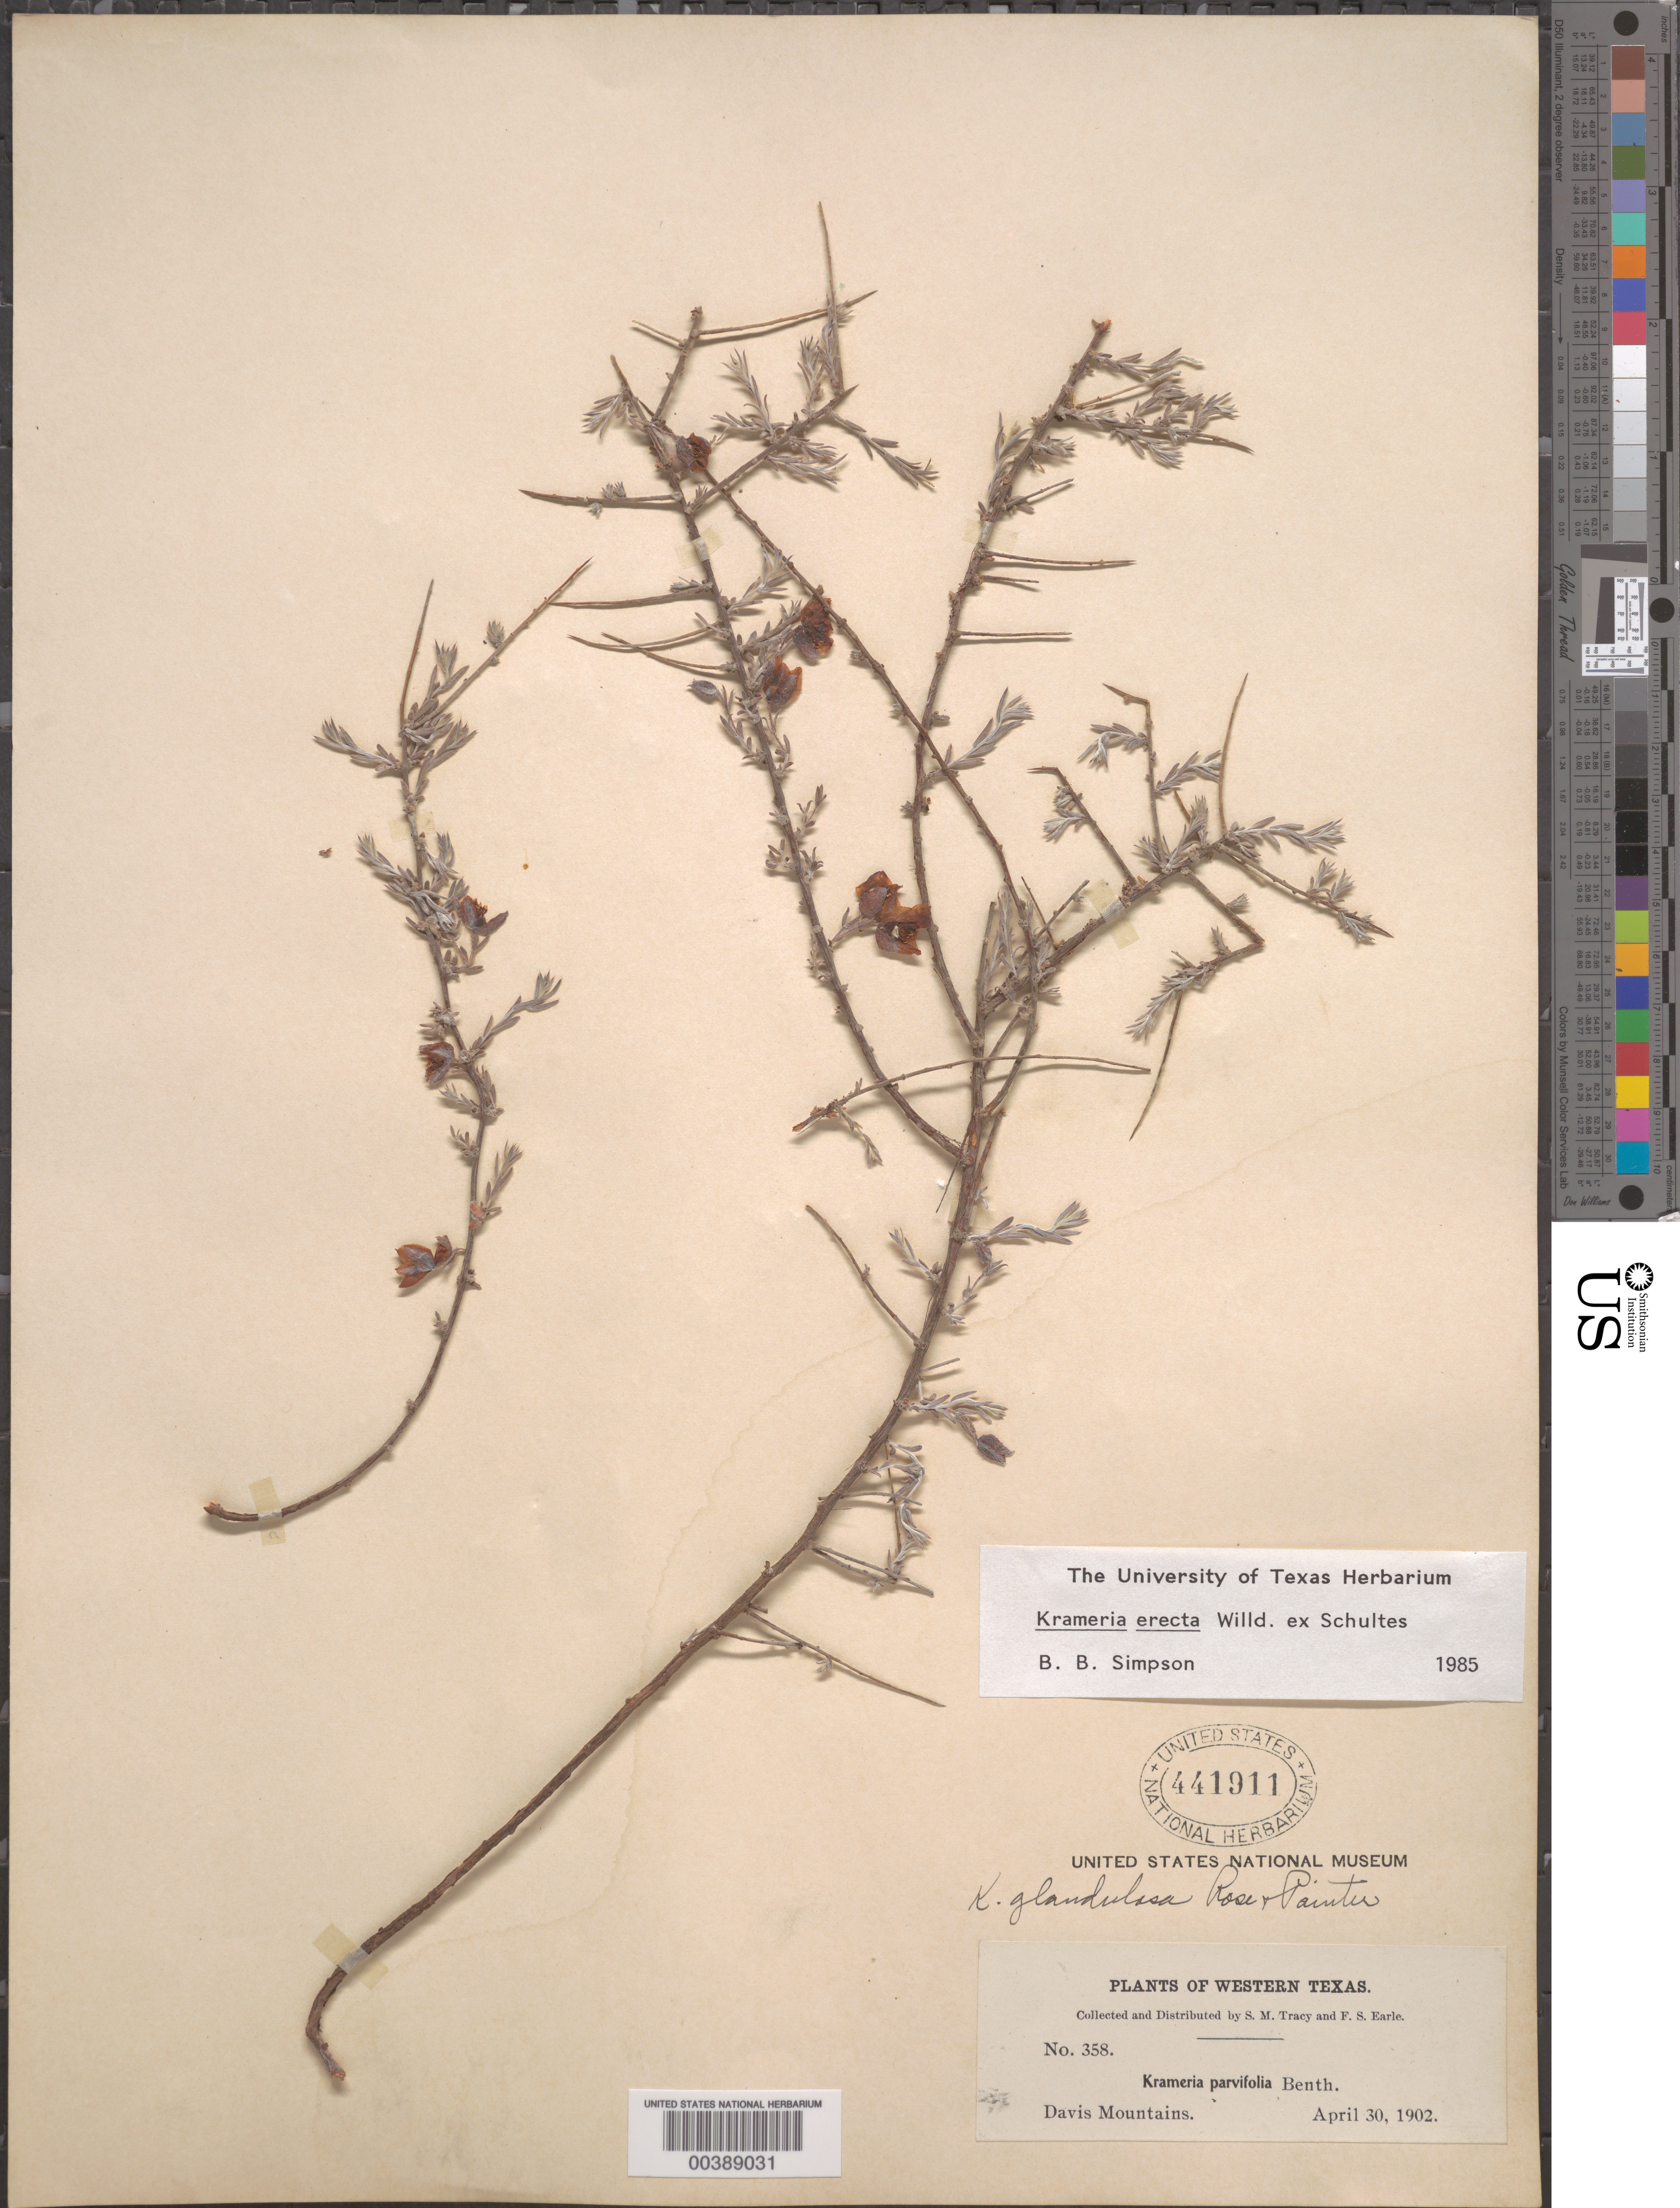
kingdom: Plantae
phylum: Tracheophyta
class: Magnoliopsida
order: Zygophyllales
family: Krameriaceae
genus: Krameria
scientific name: Krameria glandulosa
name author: Rose & J.H. Painter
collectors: S. M. Tracy & F. S. Earle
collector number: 358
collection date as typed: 30 Apr 1902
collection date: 1902-04-30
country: United States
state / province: Texas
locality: Davis mountains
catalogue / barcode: US 441911